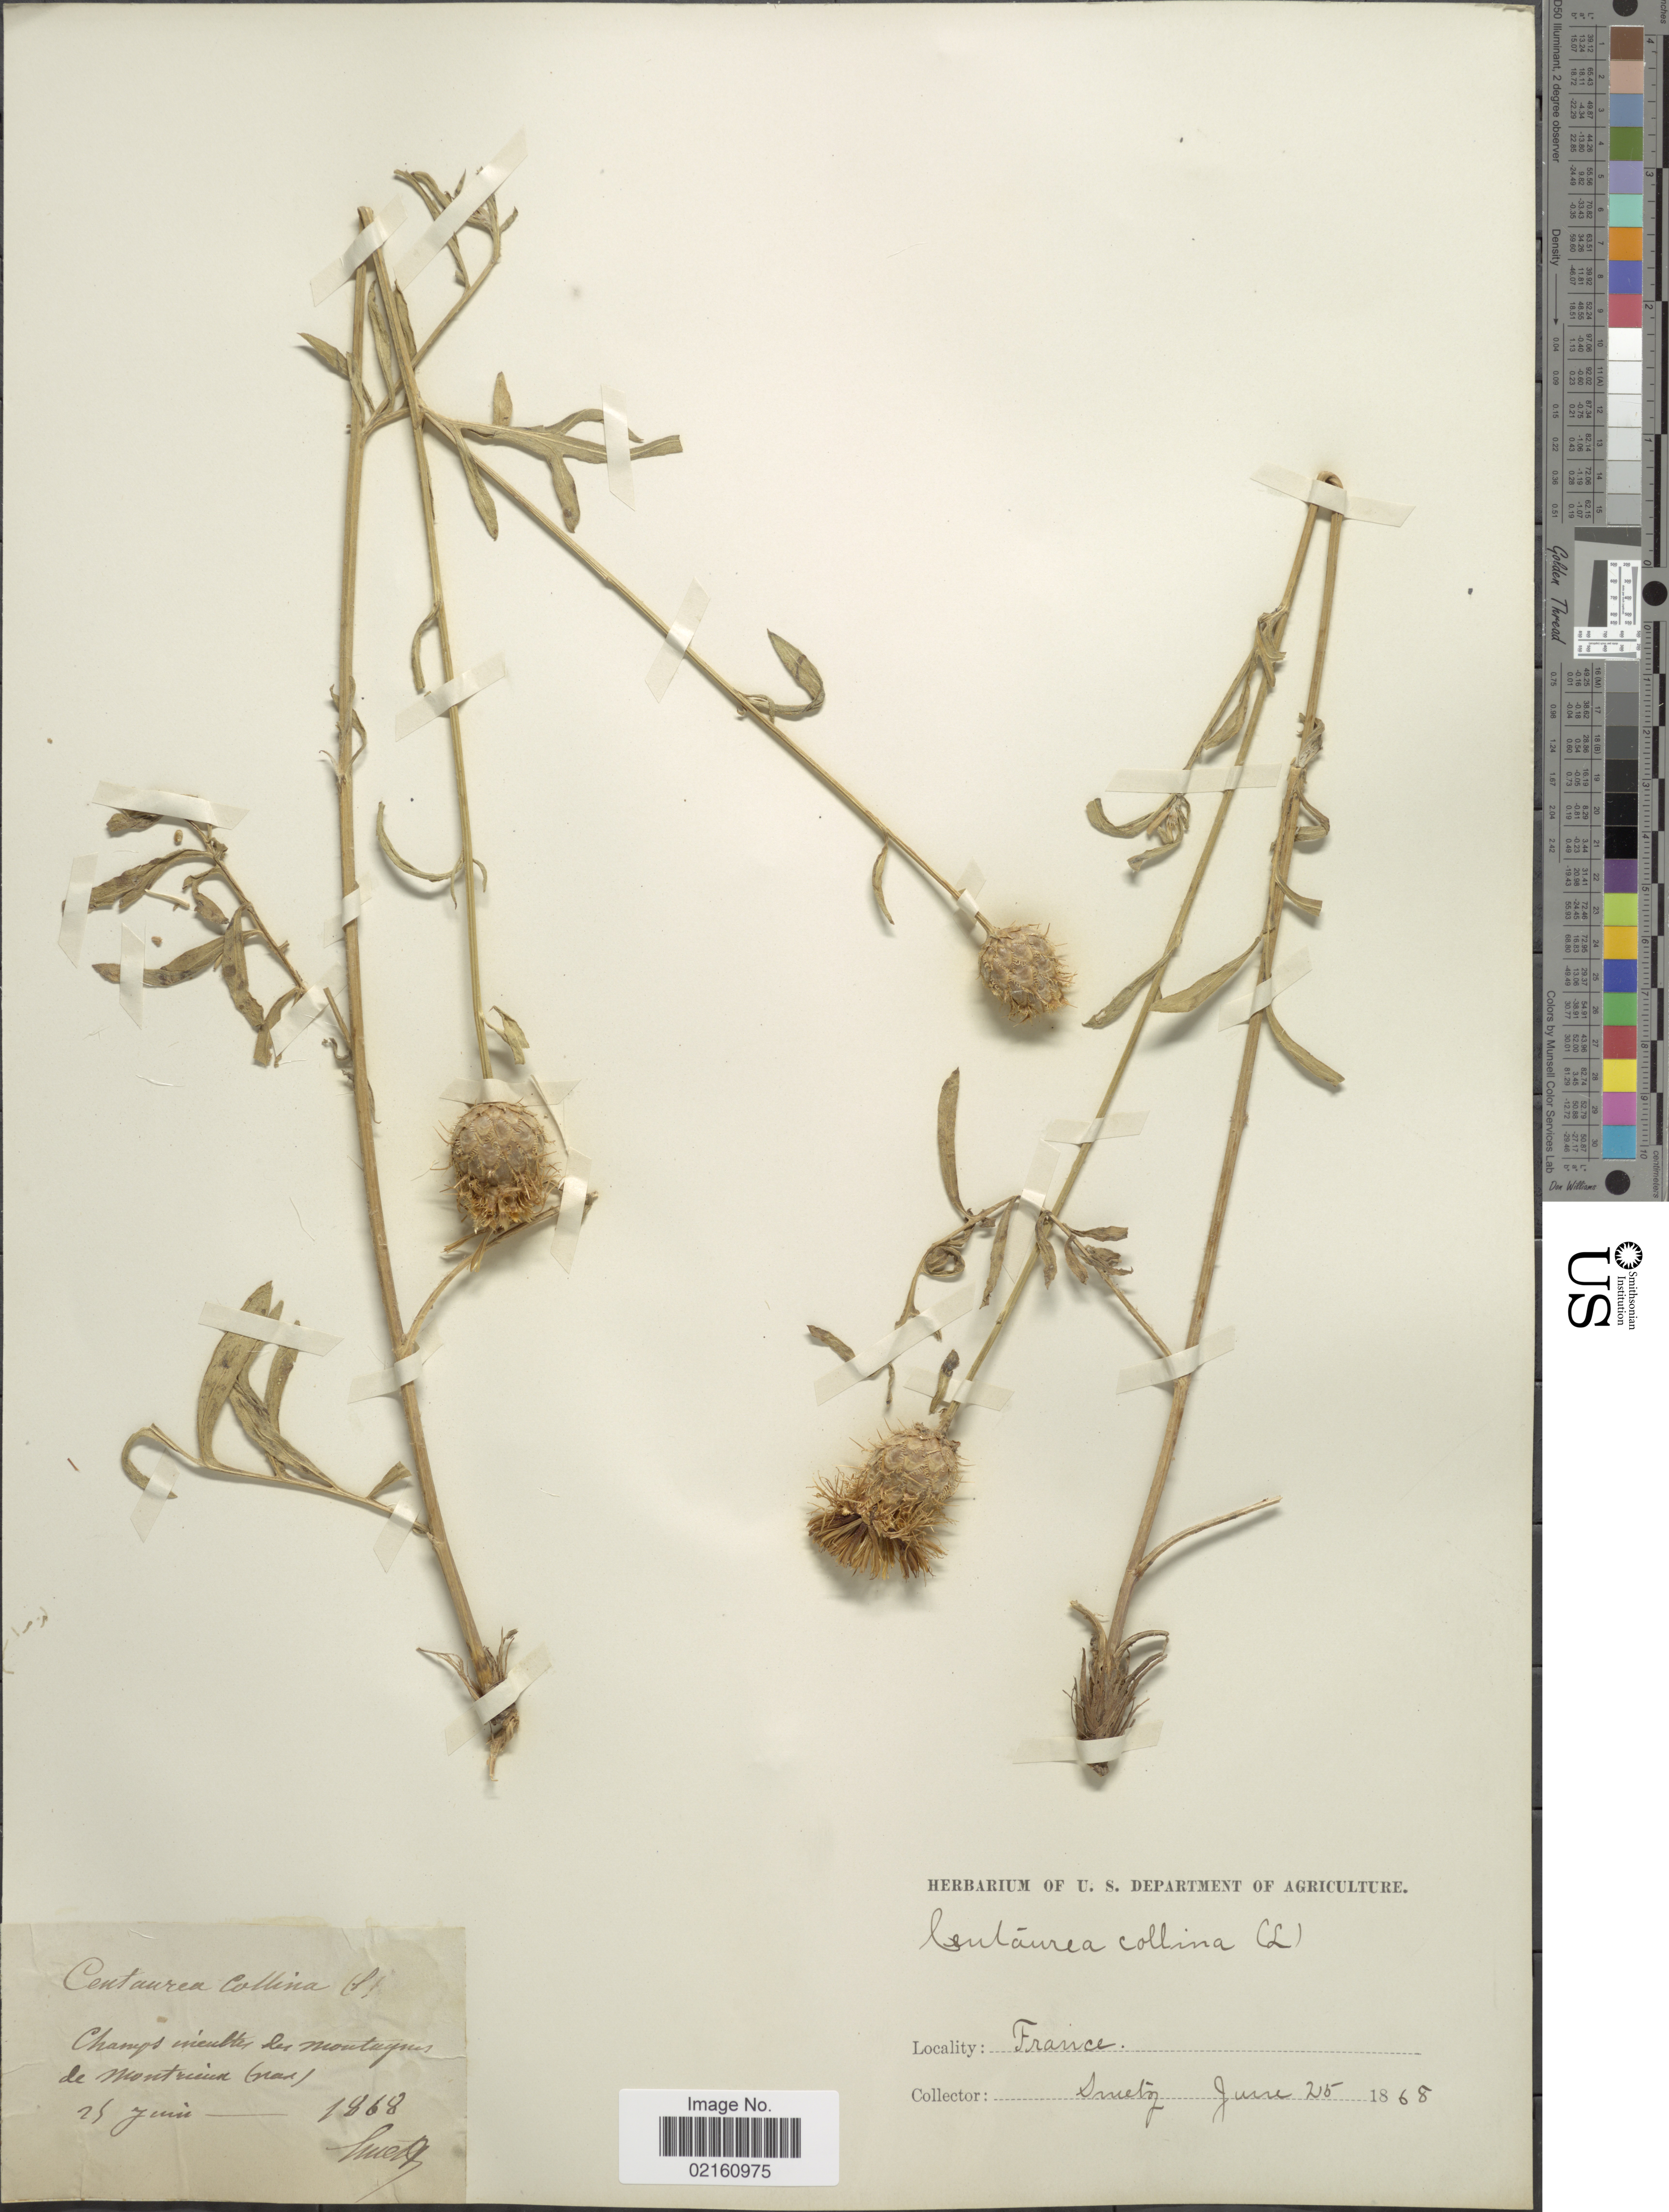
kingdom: Plantae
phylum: Tracheophyta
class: Magnoliopsida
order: Asterales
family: Asteraceae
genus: Centaurea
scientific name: Centaurea collina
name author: L.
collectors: Smets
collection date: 1868-06-25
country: France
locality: Montagnes de Montrieur [interpreted]